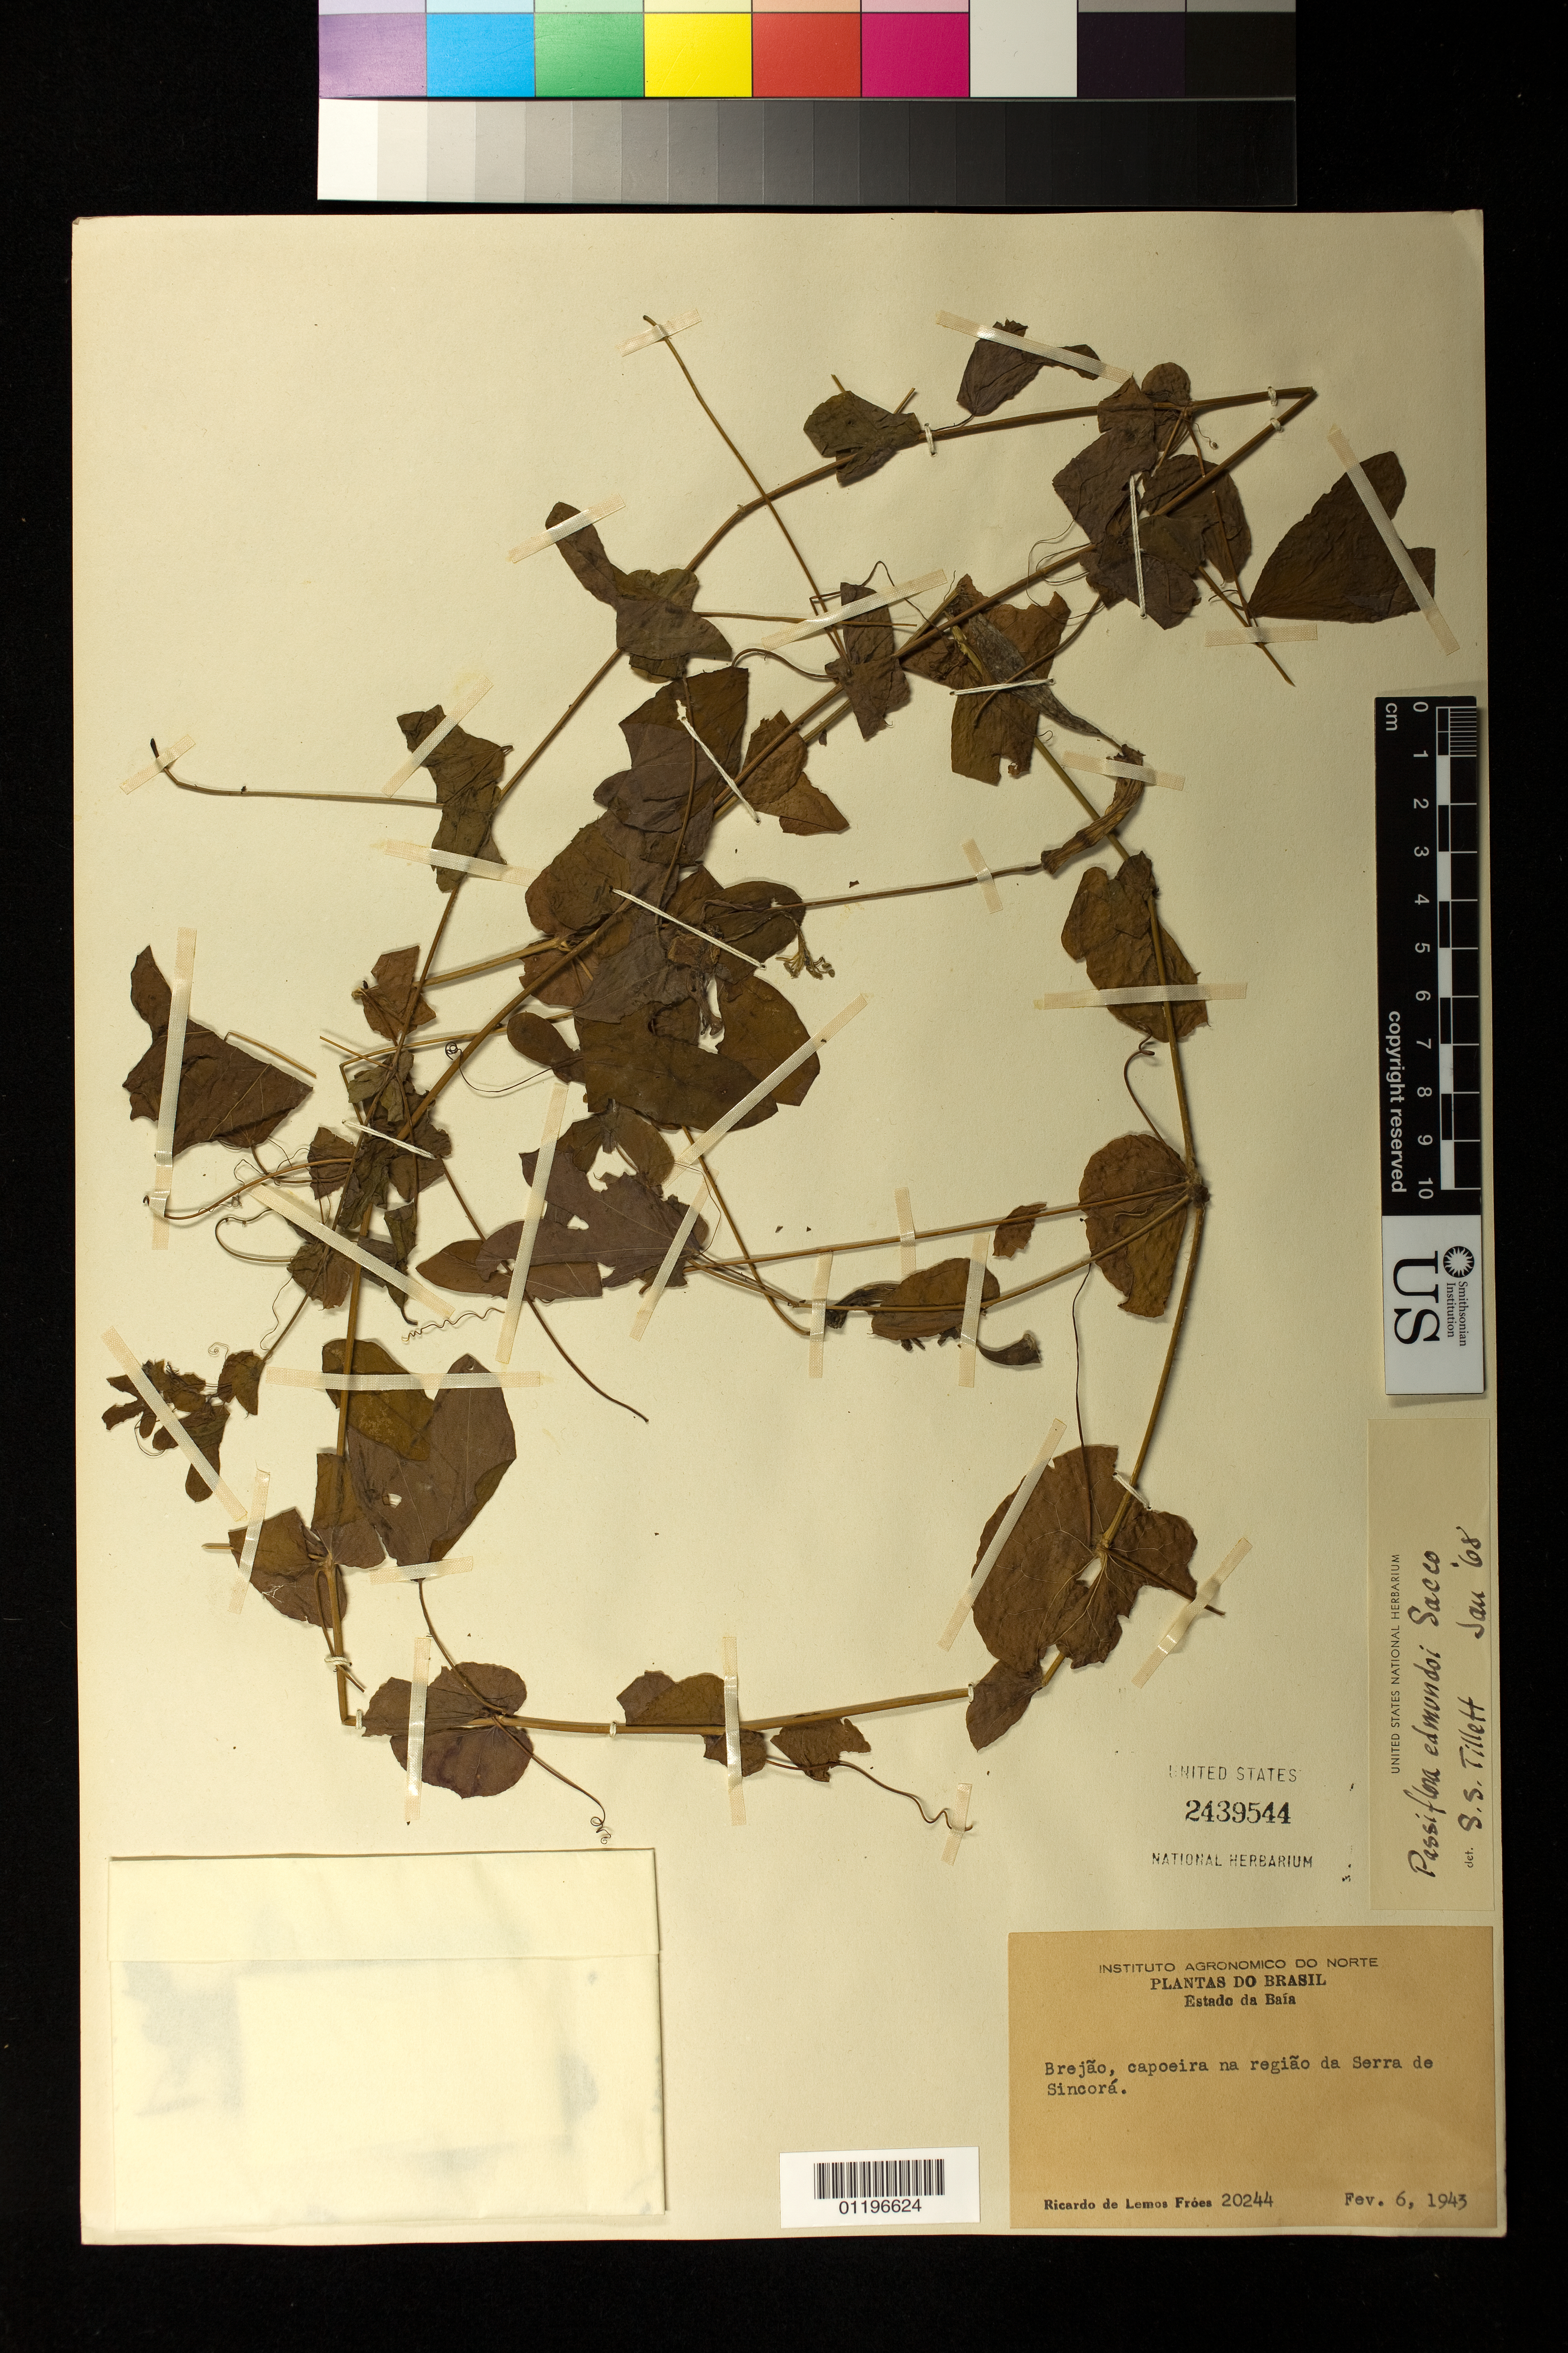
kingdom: Plantae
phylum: Tracheophyta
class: Magnoliopsida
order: Malpighiales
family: Passifloraceae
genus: Passiflora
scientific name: Passiflora edmundoi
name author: Sacco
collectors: R. L. Fróes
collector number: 20244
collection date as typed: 02 Jun 1943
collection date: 1943-06-02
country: Brazil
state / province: Bahia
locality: Estado da Baia: Brejao, capoeira na regiao da Serra de Sincora.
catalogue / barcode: US 2439544